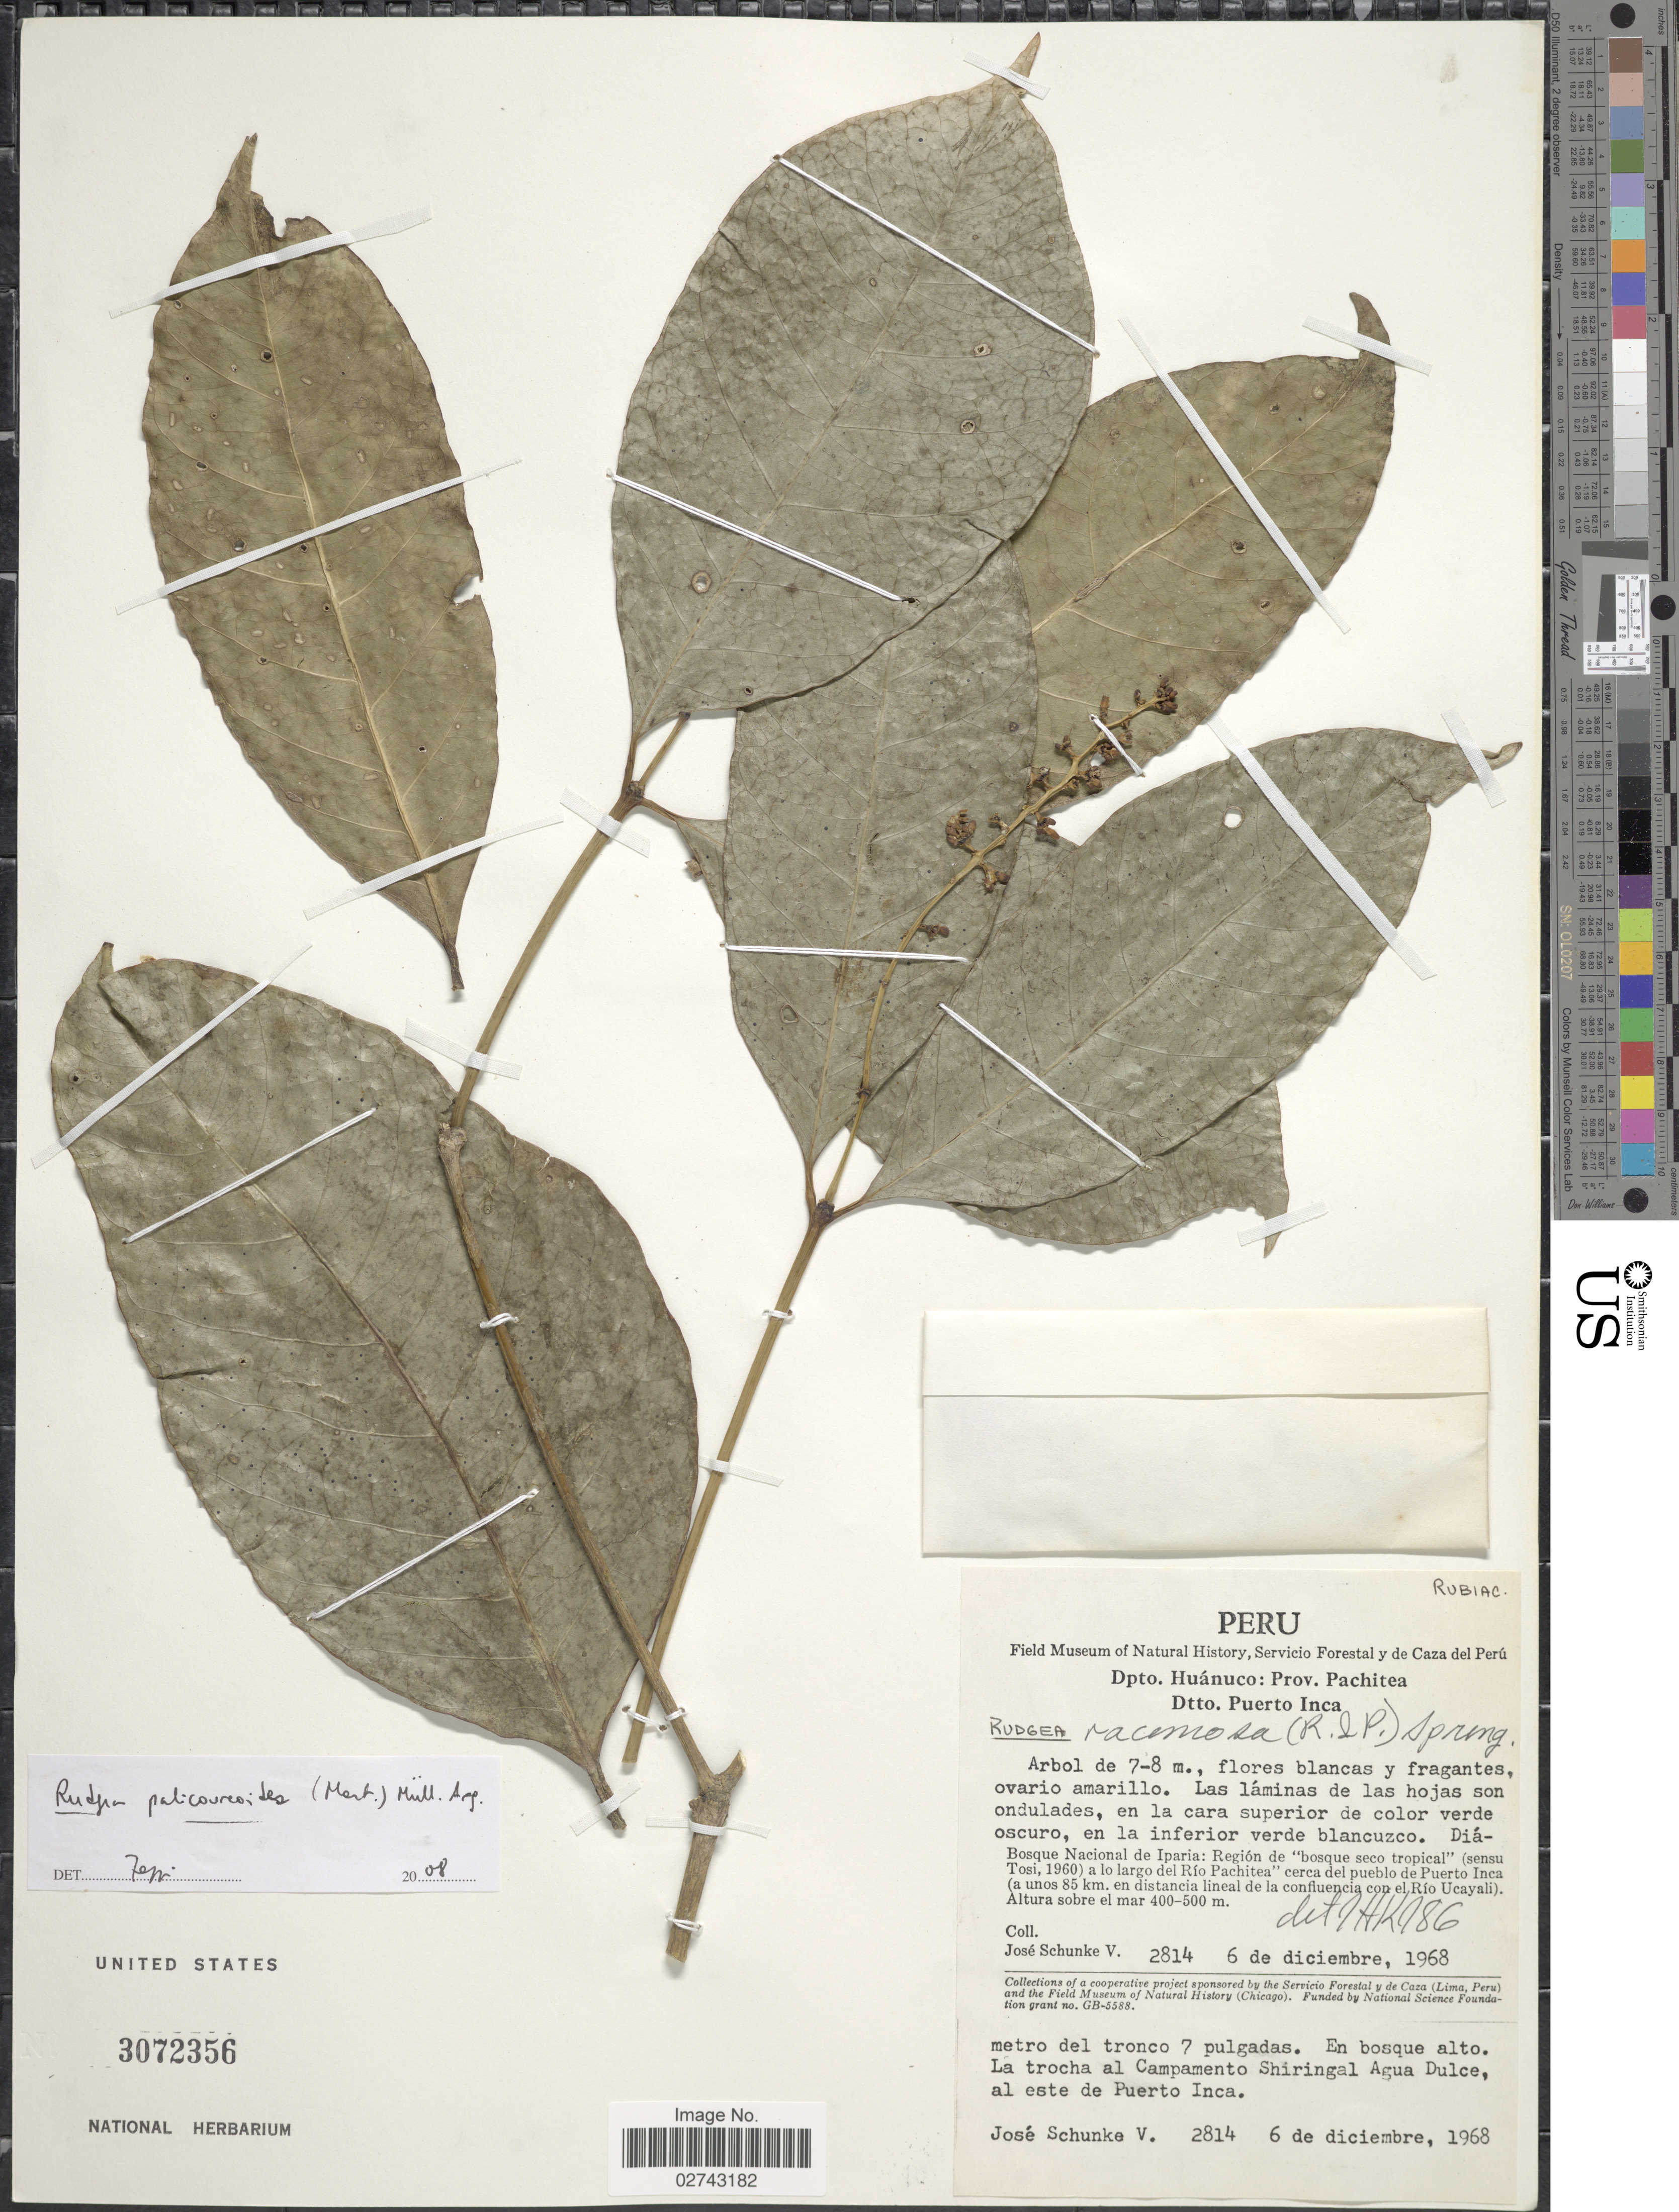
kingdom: Plantae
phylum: Tracheophyta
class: Magnoliopsida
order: Gentianales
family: Rubiaceae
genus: Rudgea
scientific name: Rudgea palicoureoides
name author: (Mart.) Müll. Arg.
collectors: J. Schunke Vigo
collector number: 2814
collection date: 1968-12-06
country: Peru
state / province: Huánuco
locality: Prov. Pachitea. Dtto. Puerto Inca. Bosque Naconal de iparia. Region de "bosque seco tropical" (sensu Tpsi, 1960) lo largo del Rio Pachitea cerca del pueblo de Puerto Inca (a unos 85 km. en distancia lineal de la confluencia con el Rio Ucayali) La Trocha al Campamento Shiringal Agua Dulce al este de Puerto Inca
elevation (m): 400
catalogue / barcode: US 3072356